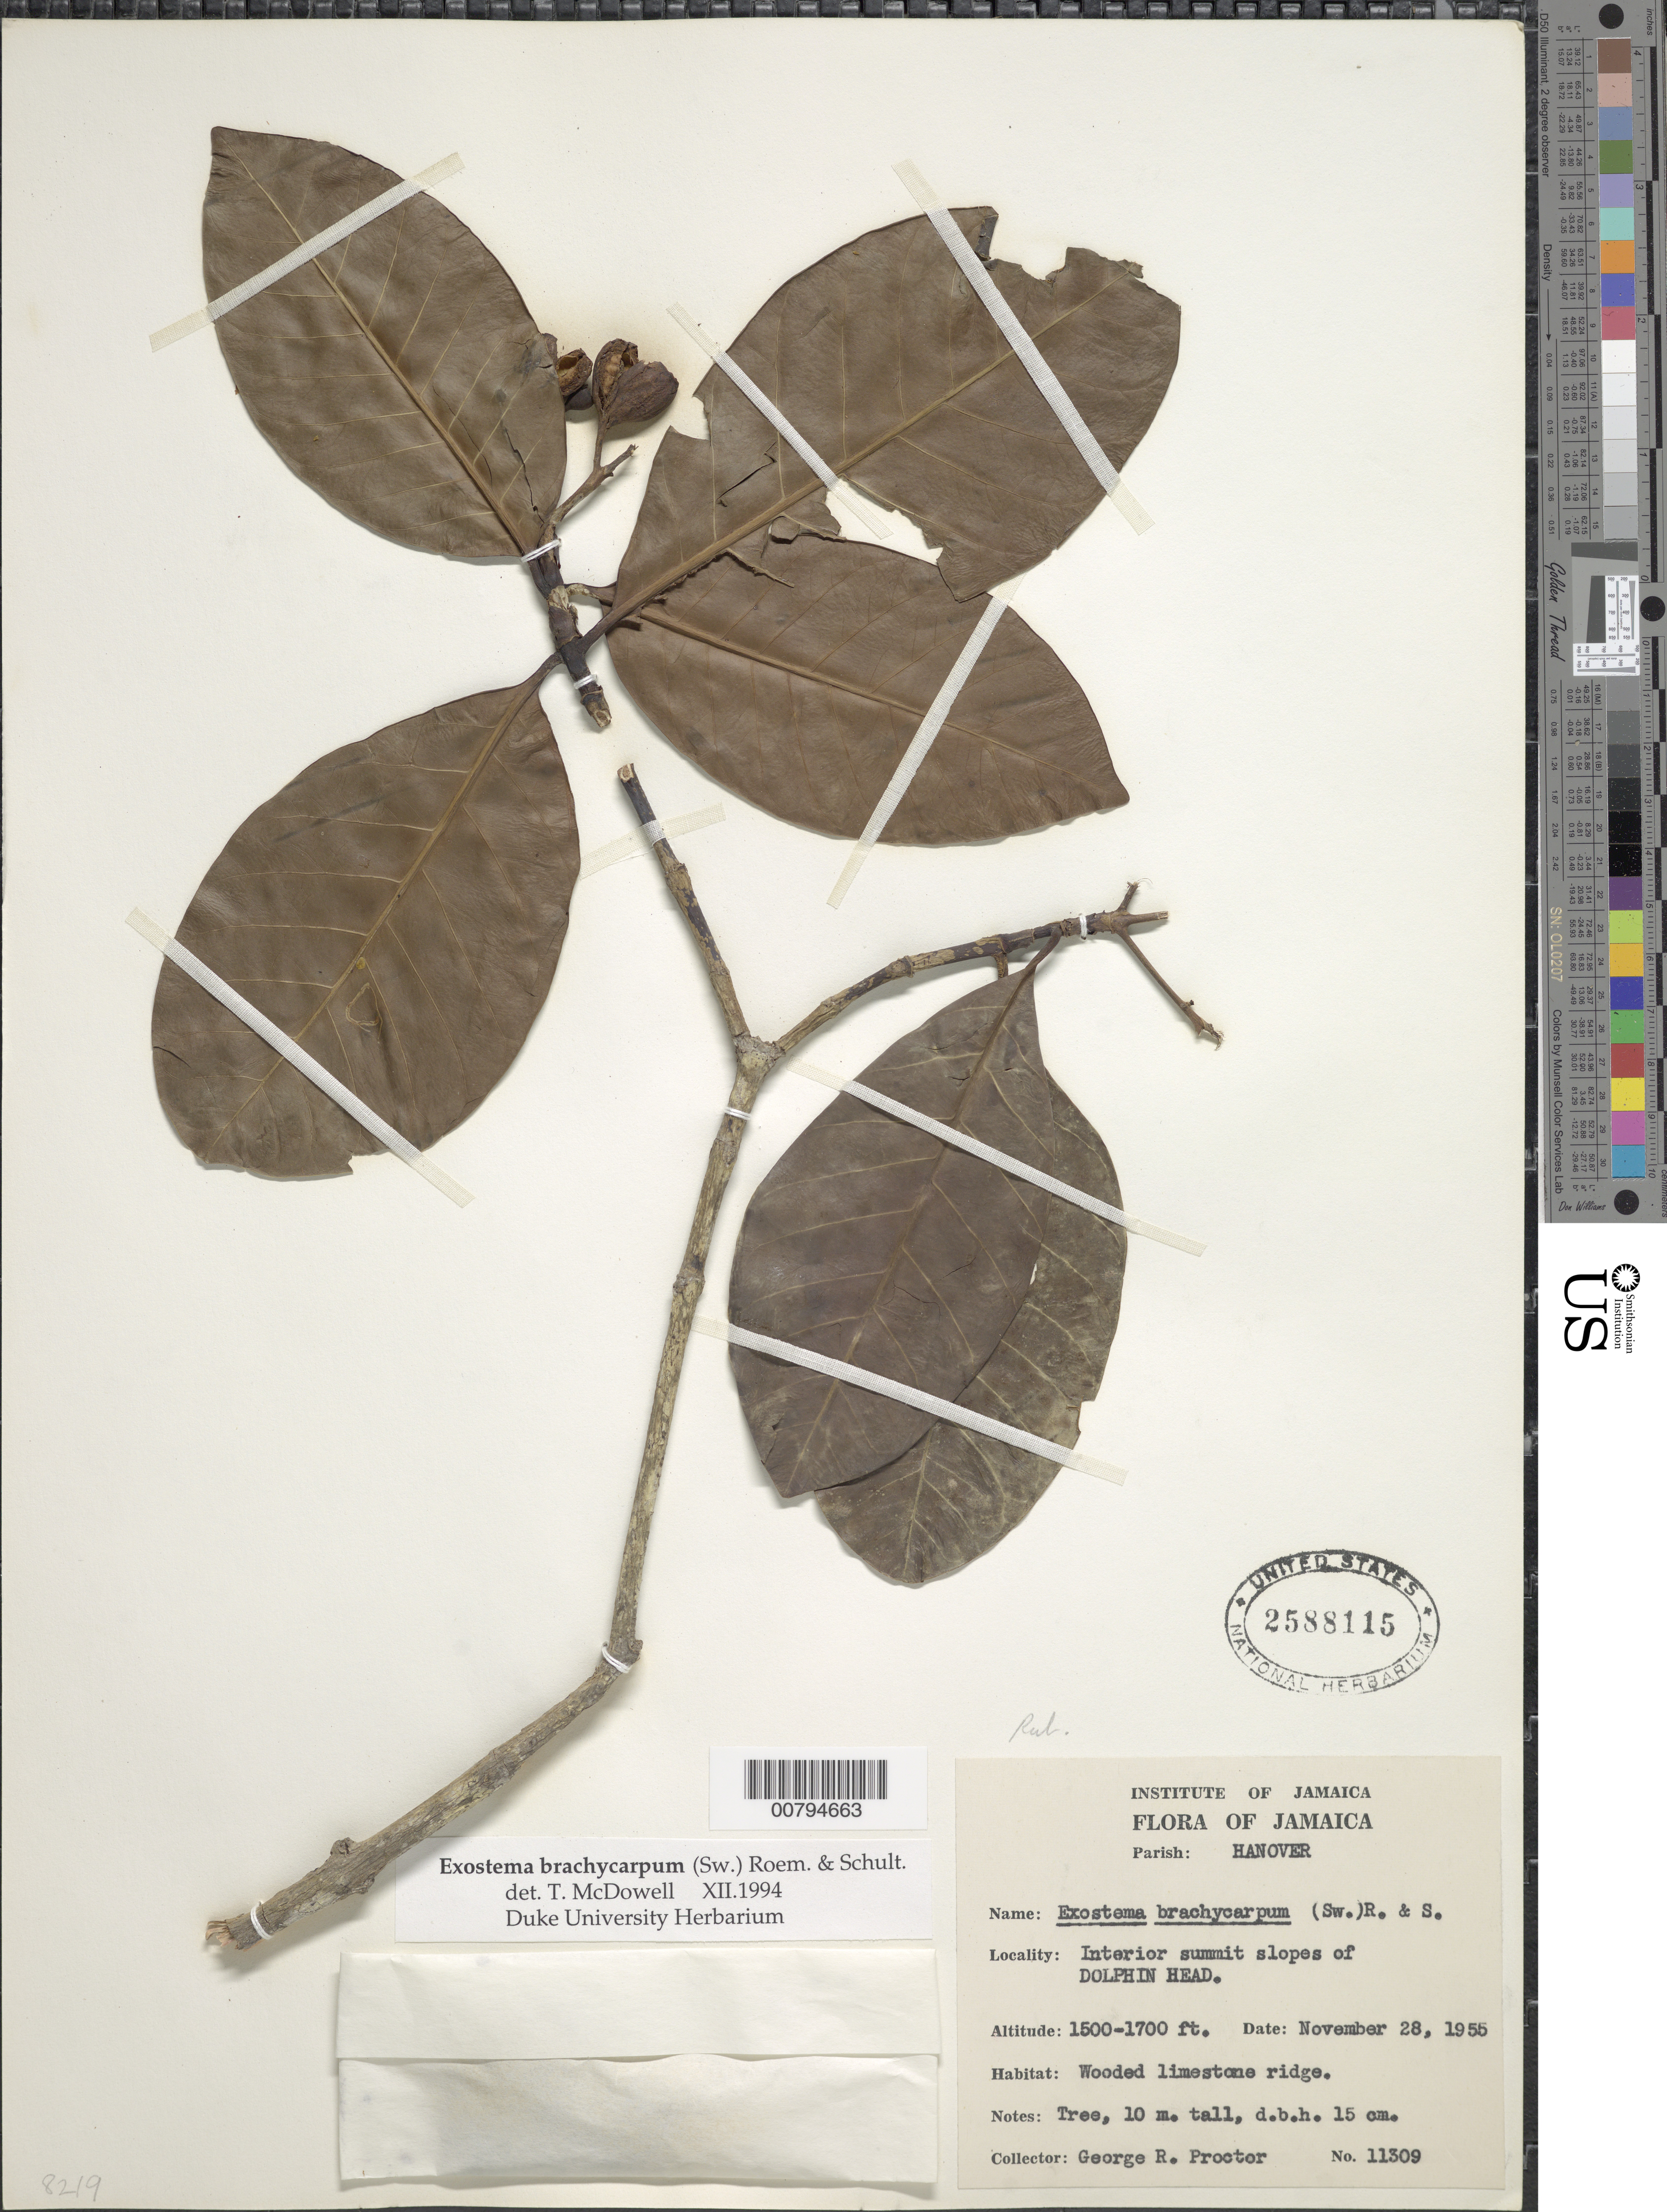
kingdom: Plantae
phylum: Tracheophyta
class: Magnoliopsida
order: Gentianales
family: Rubiaceae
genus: Exostema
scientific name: Exostema brachycarpum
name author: (Sw.) Roem. & Schult.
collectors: G. R. Proctor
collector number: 11309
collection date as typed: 28 Nov 1955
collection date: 1955-11-28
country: Jamaica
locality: Interior summit slopes of Dolphin Head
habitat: Wooded limestone ridge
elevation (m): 457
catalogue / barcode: US 794663